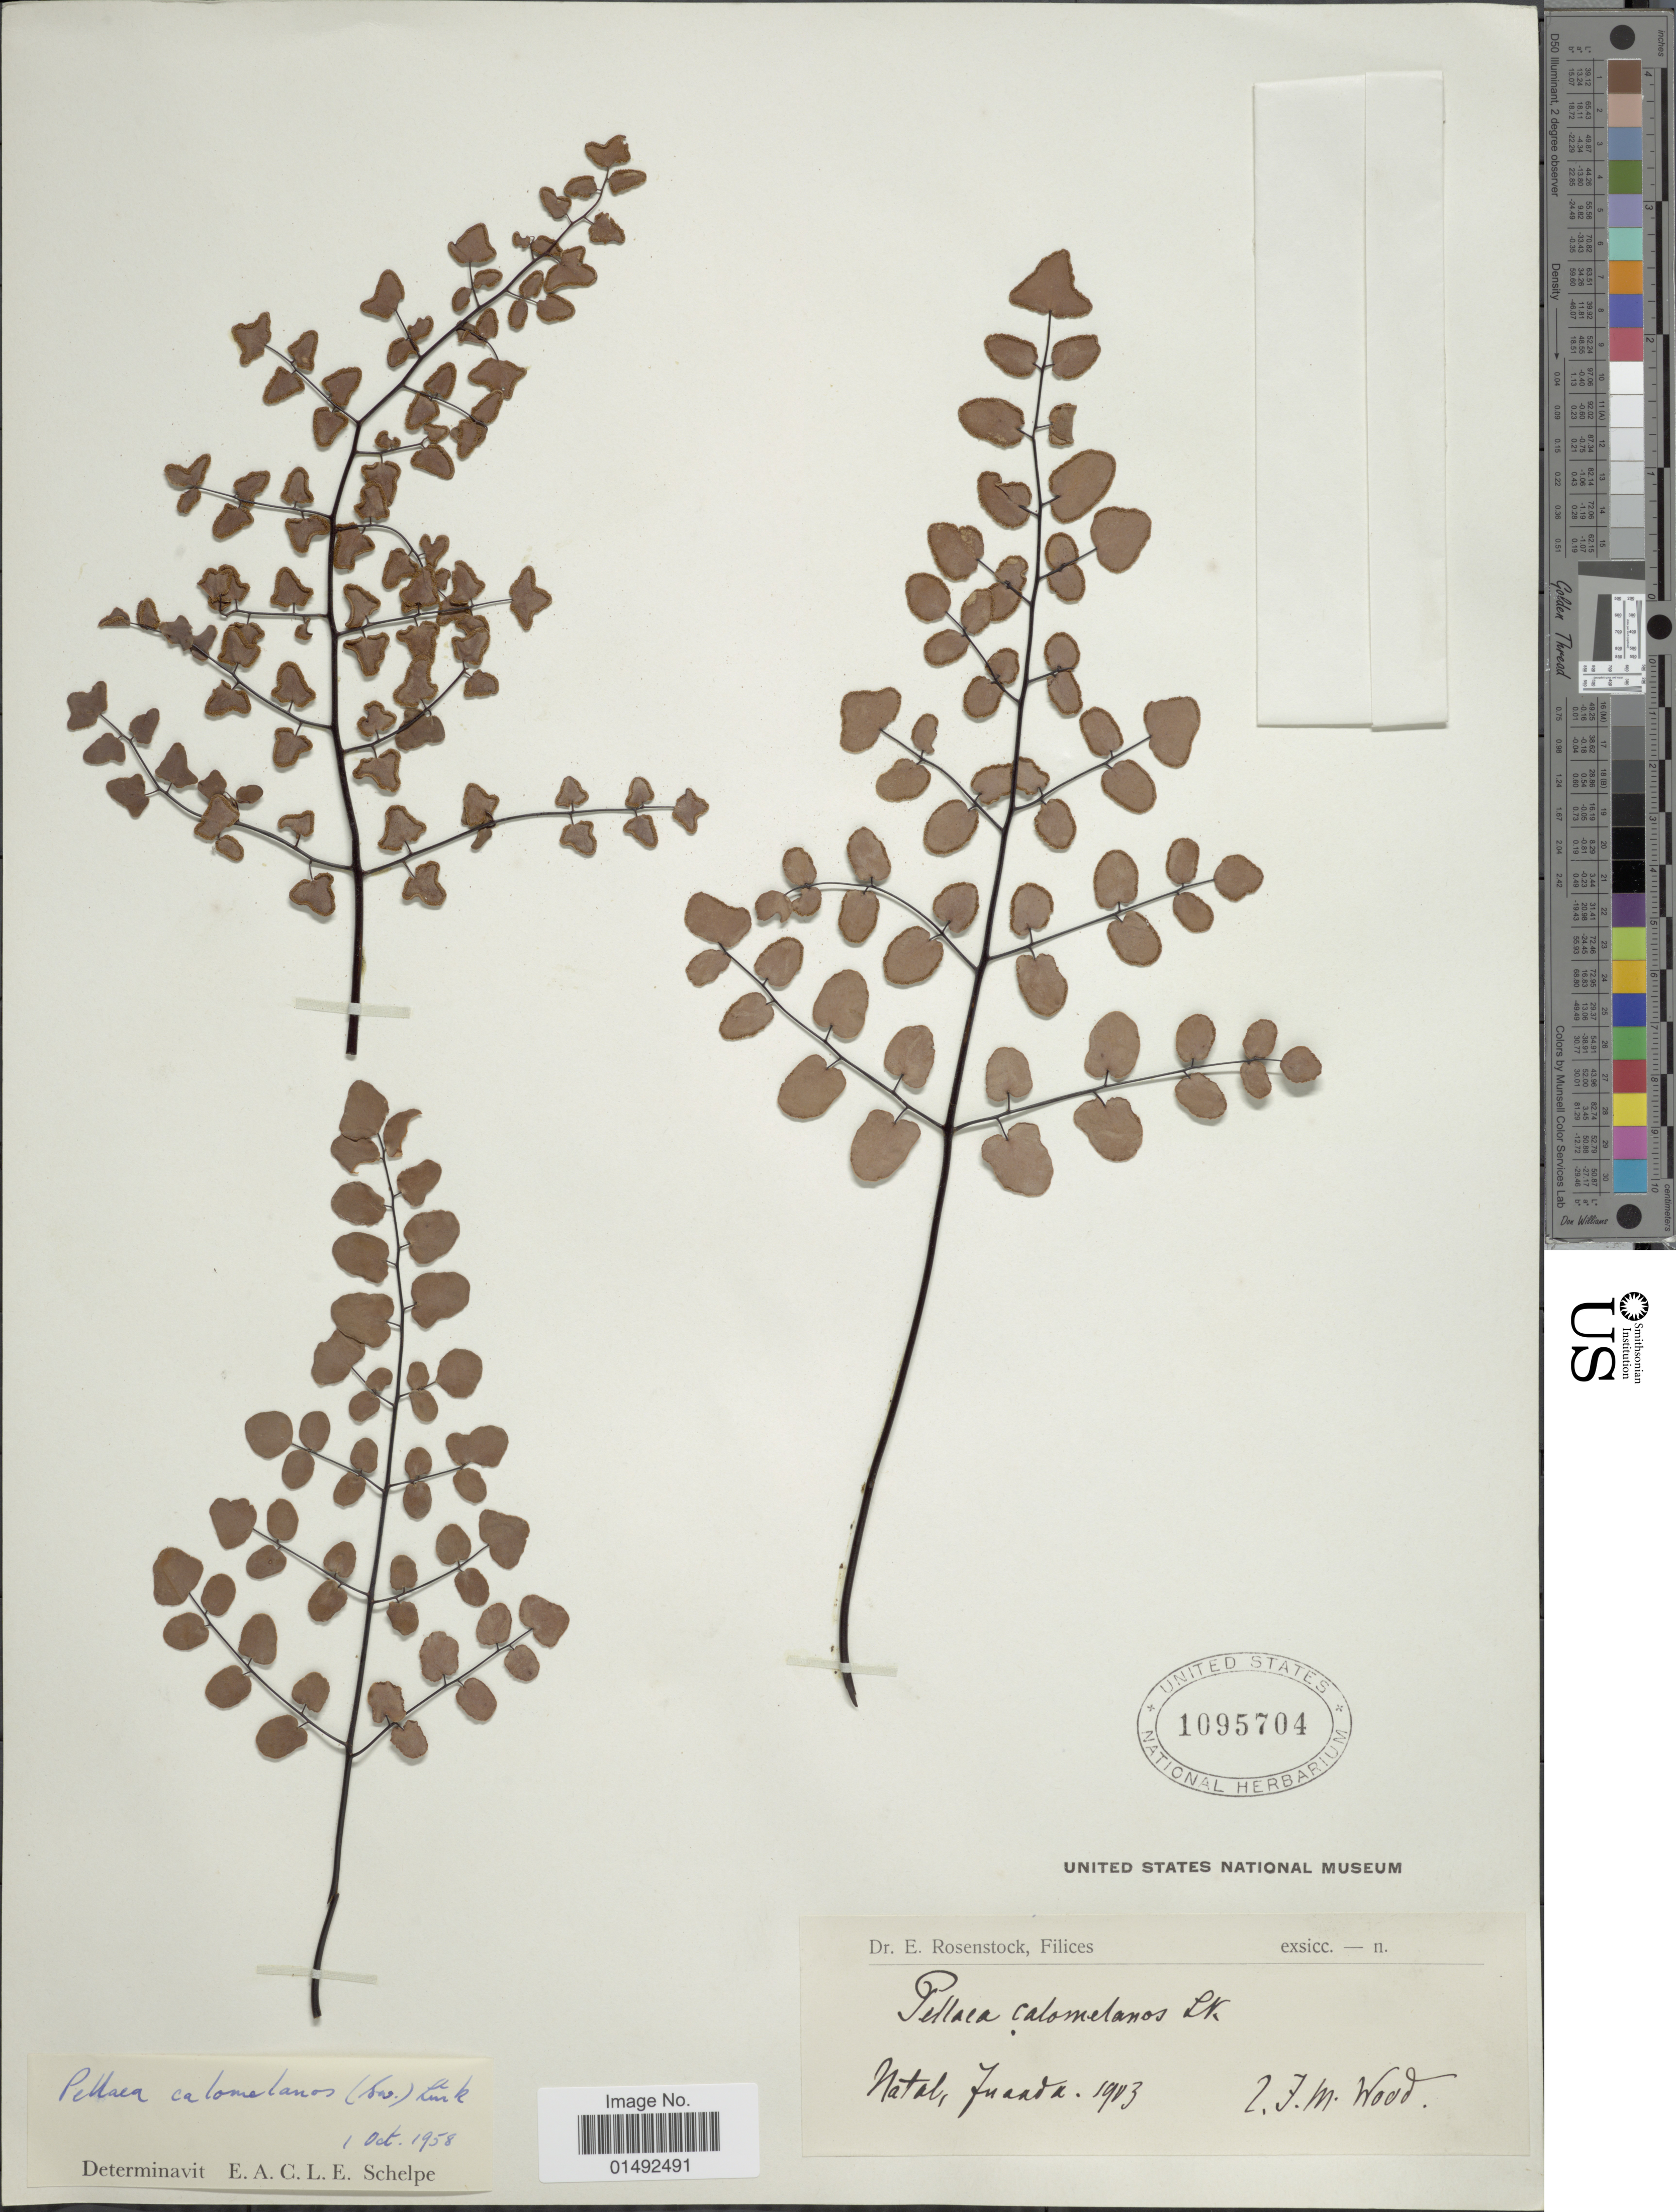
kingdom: Plantae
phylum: Tracheophyta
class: Polypodiopsida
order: Polypodiales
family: Pteridaceae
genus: Pellaea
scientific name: Pellaea calomelanos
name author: (Sw.) Link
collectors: J. M. Wood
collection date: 1903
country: South Africa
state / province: KwaZulu-Natal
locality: Natal, inanda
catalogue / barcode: US 1095704